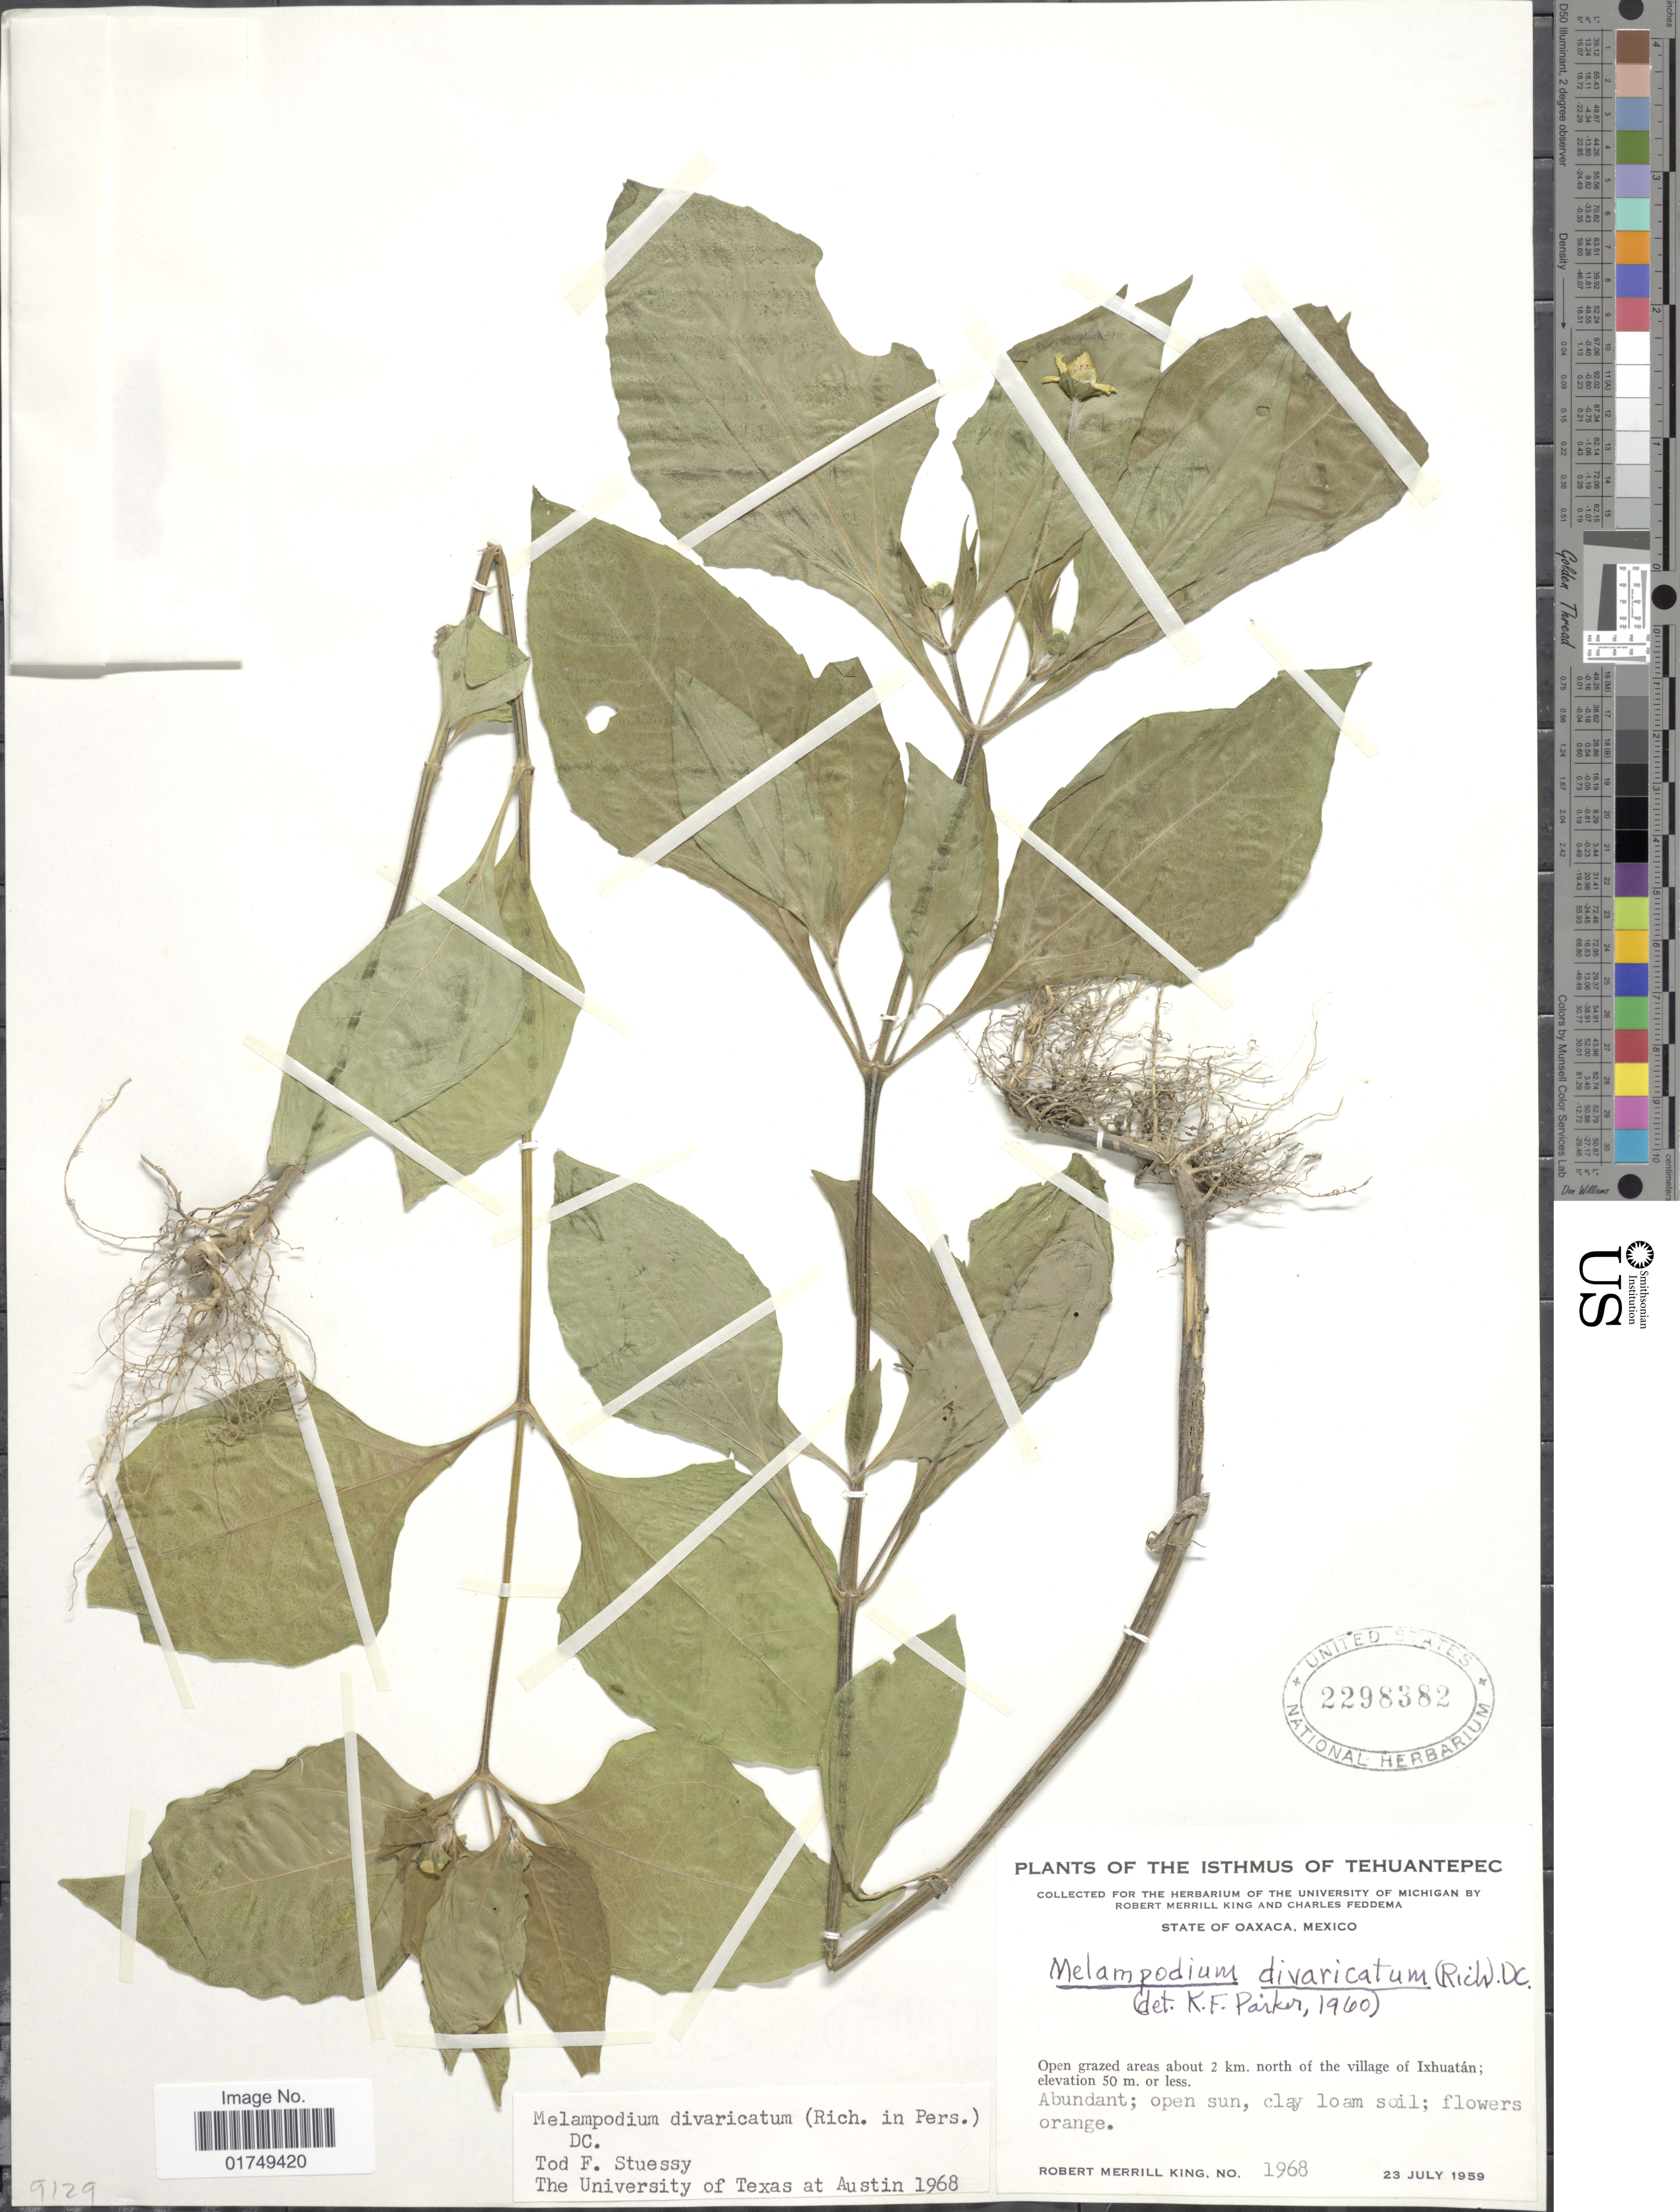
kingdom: Plantae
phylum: Tracheophyta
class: Magnoliopsida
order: Asterales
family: Asteraceae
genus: Melampodium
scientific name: Melampodium divaricatum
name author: (Rich.) DC.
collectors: R. M. King & C. Feddema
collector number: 1968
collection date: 1959-07-23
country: Mexico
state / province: Oaxaca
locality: Isthmus of Tehuantepec, about 2 km north of the village of Ixhuatan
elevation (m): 50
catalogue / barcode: US 2298382